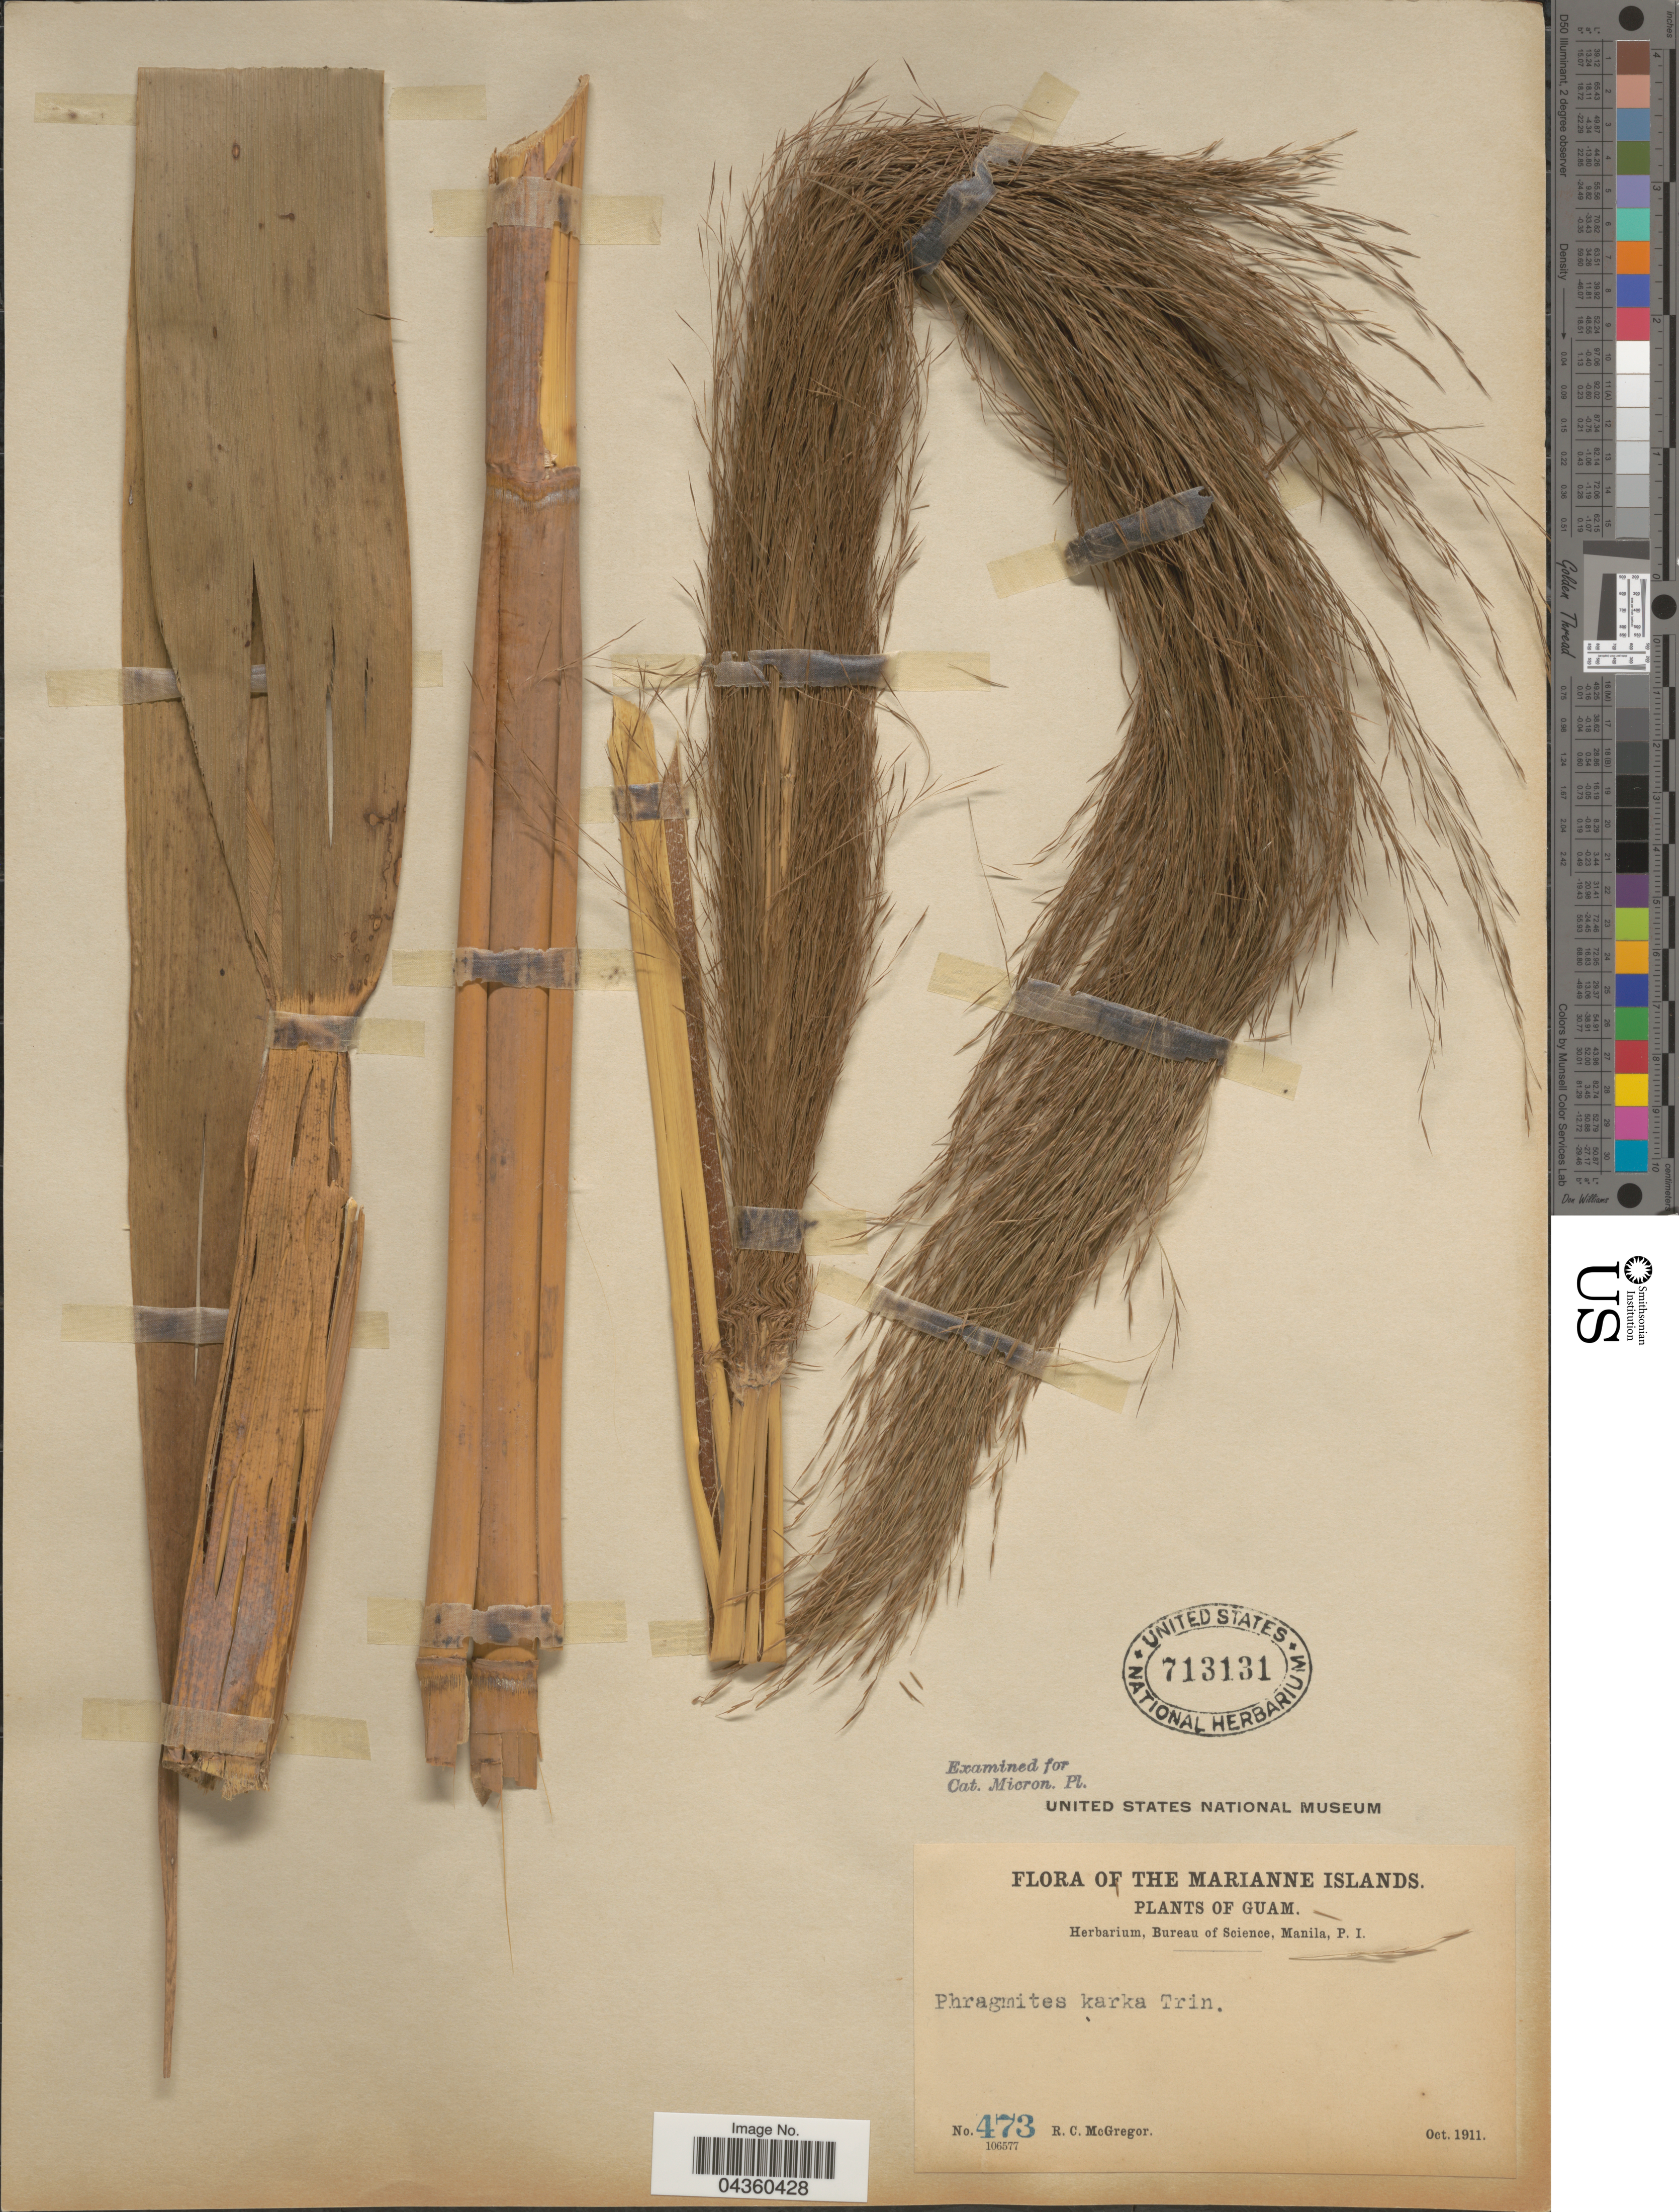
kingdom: Plantae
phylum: Tracheophyta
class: Liliopsida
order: Poales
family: Poaceae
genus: Phragmites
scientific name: Phragmites karka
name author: (Retz.) Trin. ex Steud.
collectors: R. C. McGregor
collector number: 473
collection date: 1911-10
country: Guam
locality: The Marianne Islands.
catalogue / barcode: US 713131